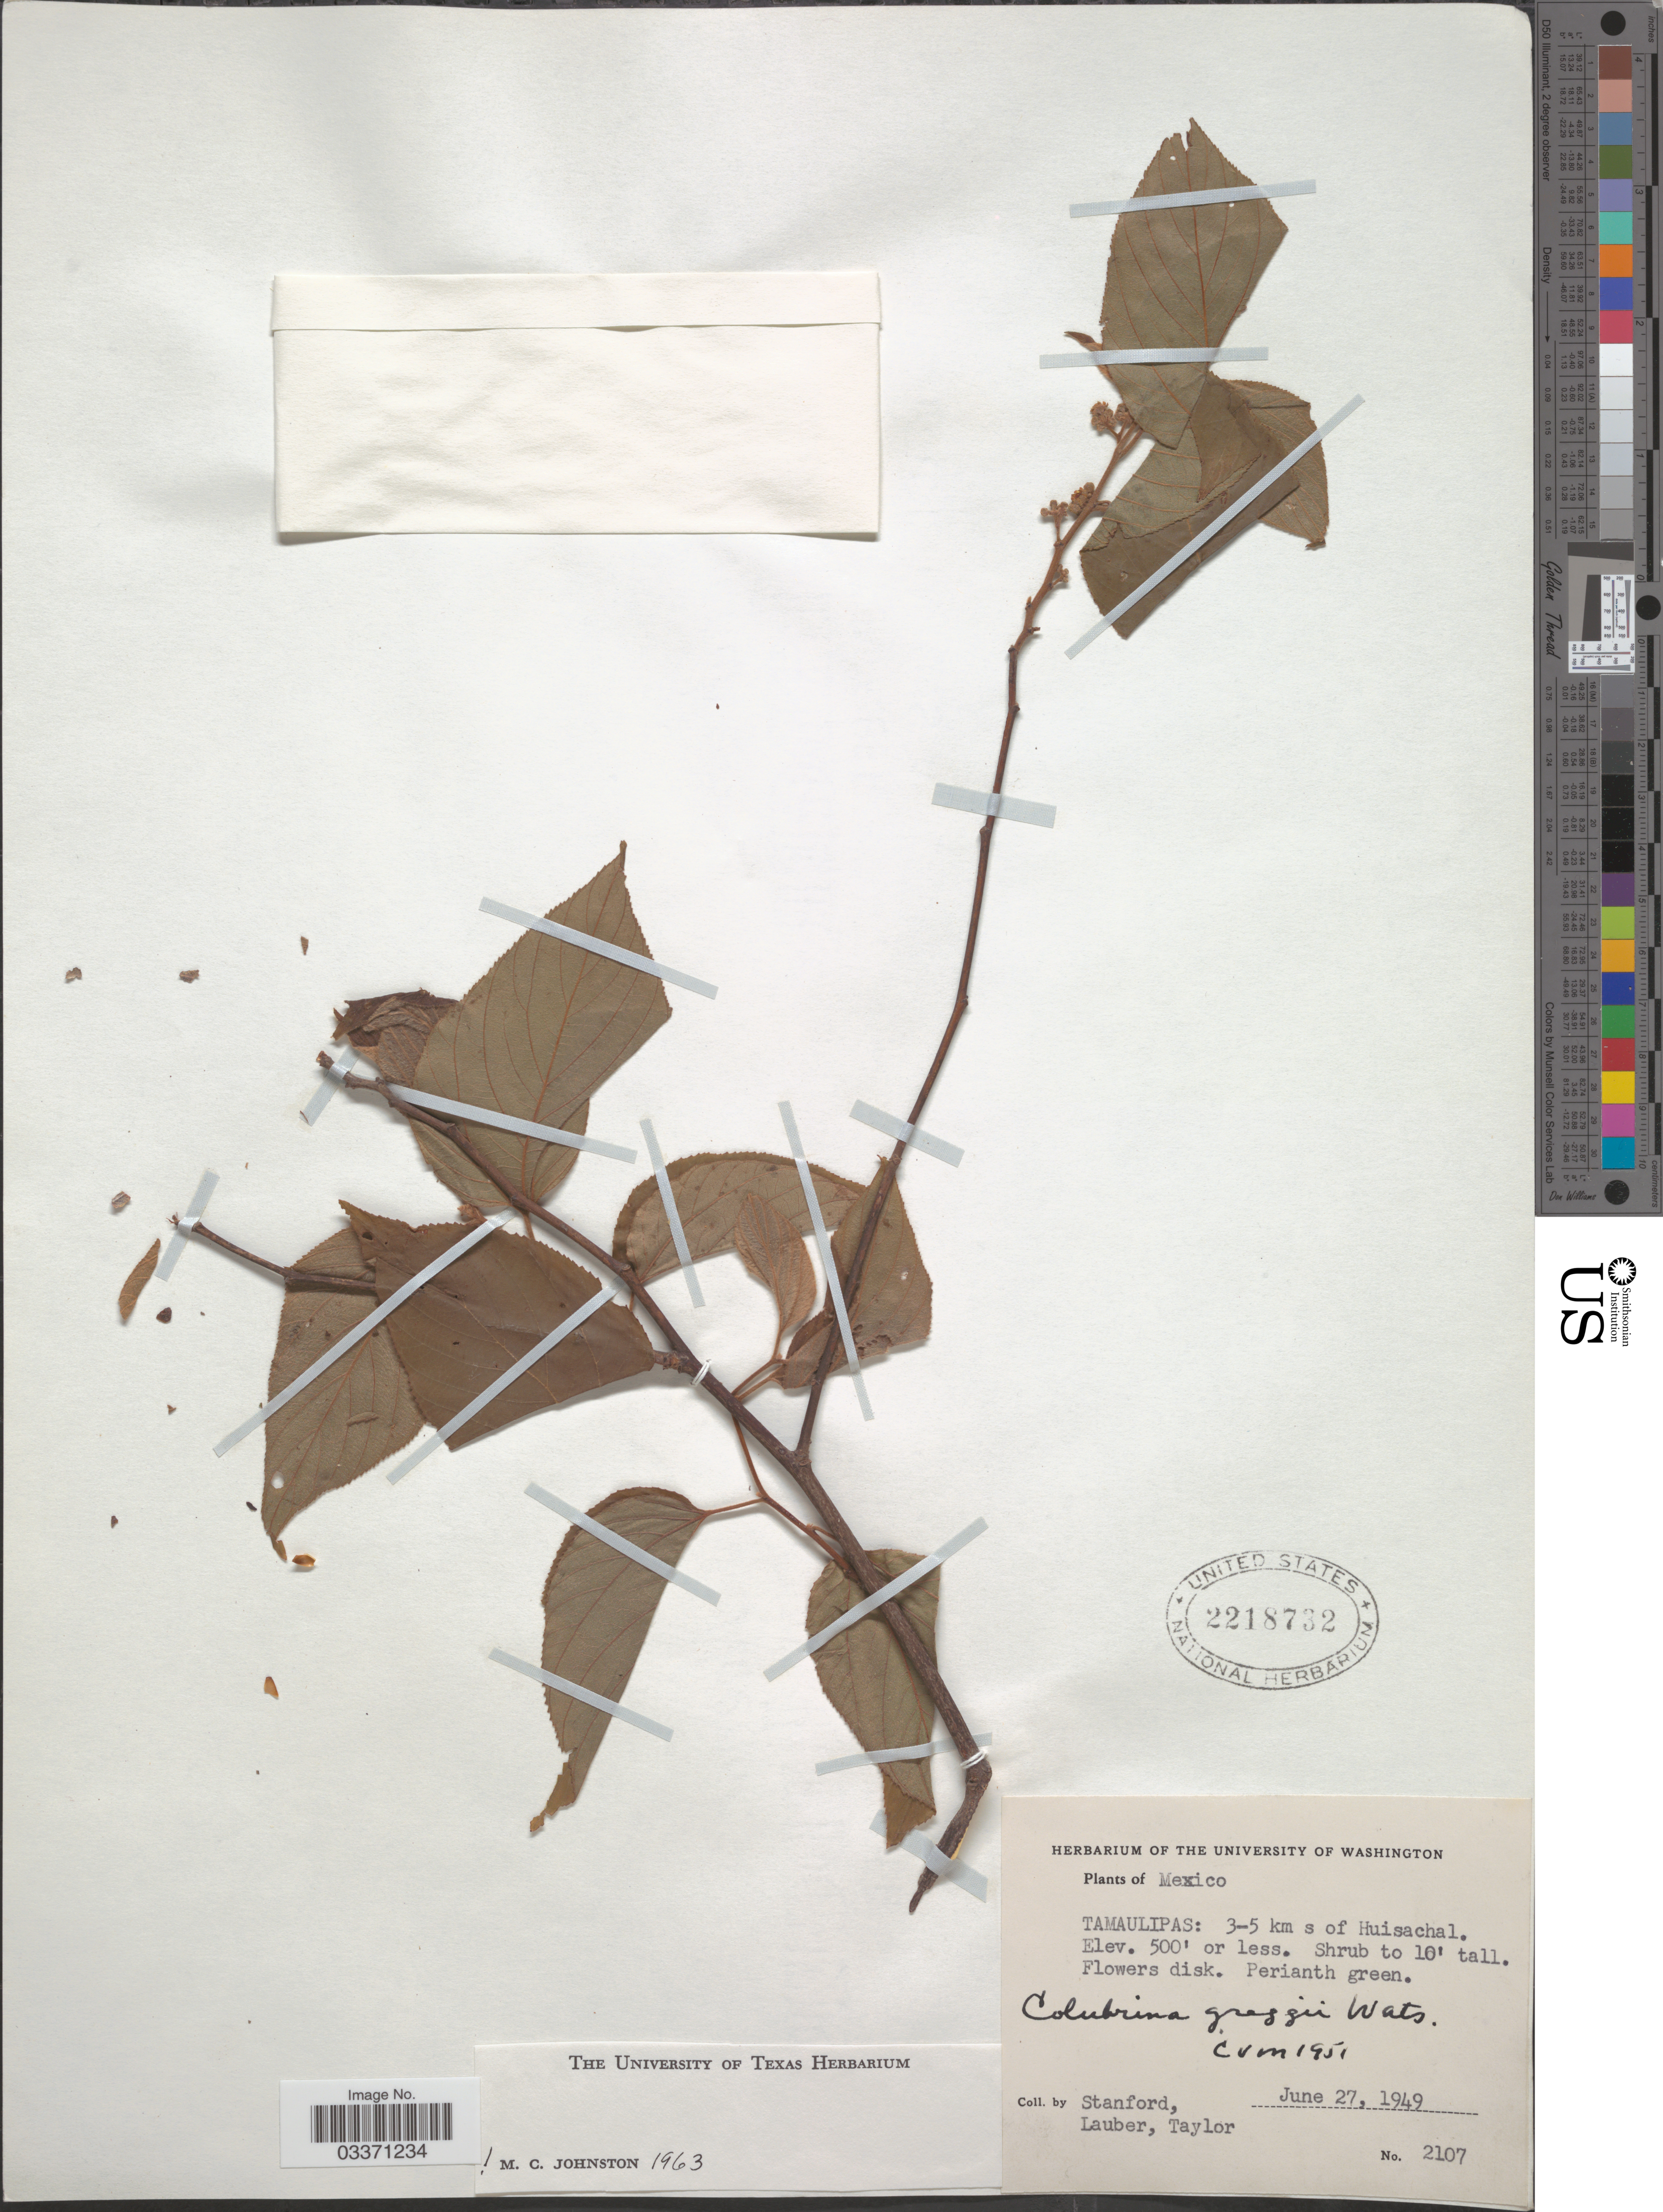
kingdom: Plantae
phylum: Tracheophyta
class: Magnoliopsida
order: Rosales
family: Rhamnaceae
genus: Colubrina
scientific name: Colubrina greggii var. greggii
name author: S. Watson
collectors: -. Stanford, -. Lauber & -. Taylor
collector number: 2107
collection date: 1949-06-27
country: Mexico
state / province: Tamaulipas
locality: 3-5 km s of Huisachal.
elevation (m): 152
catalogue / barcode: US 2218732